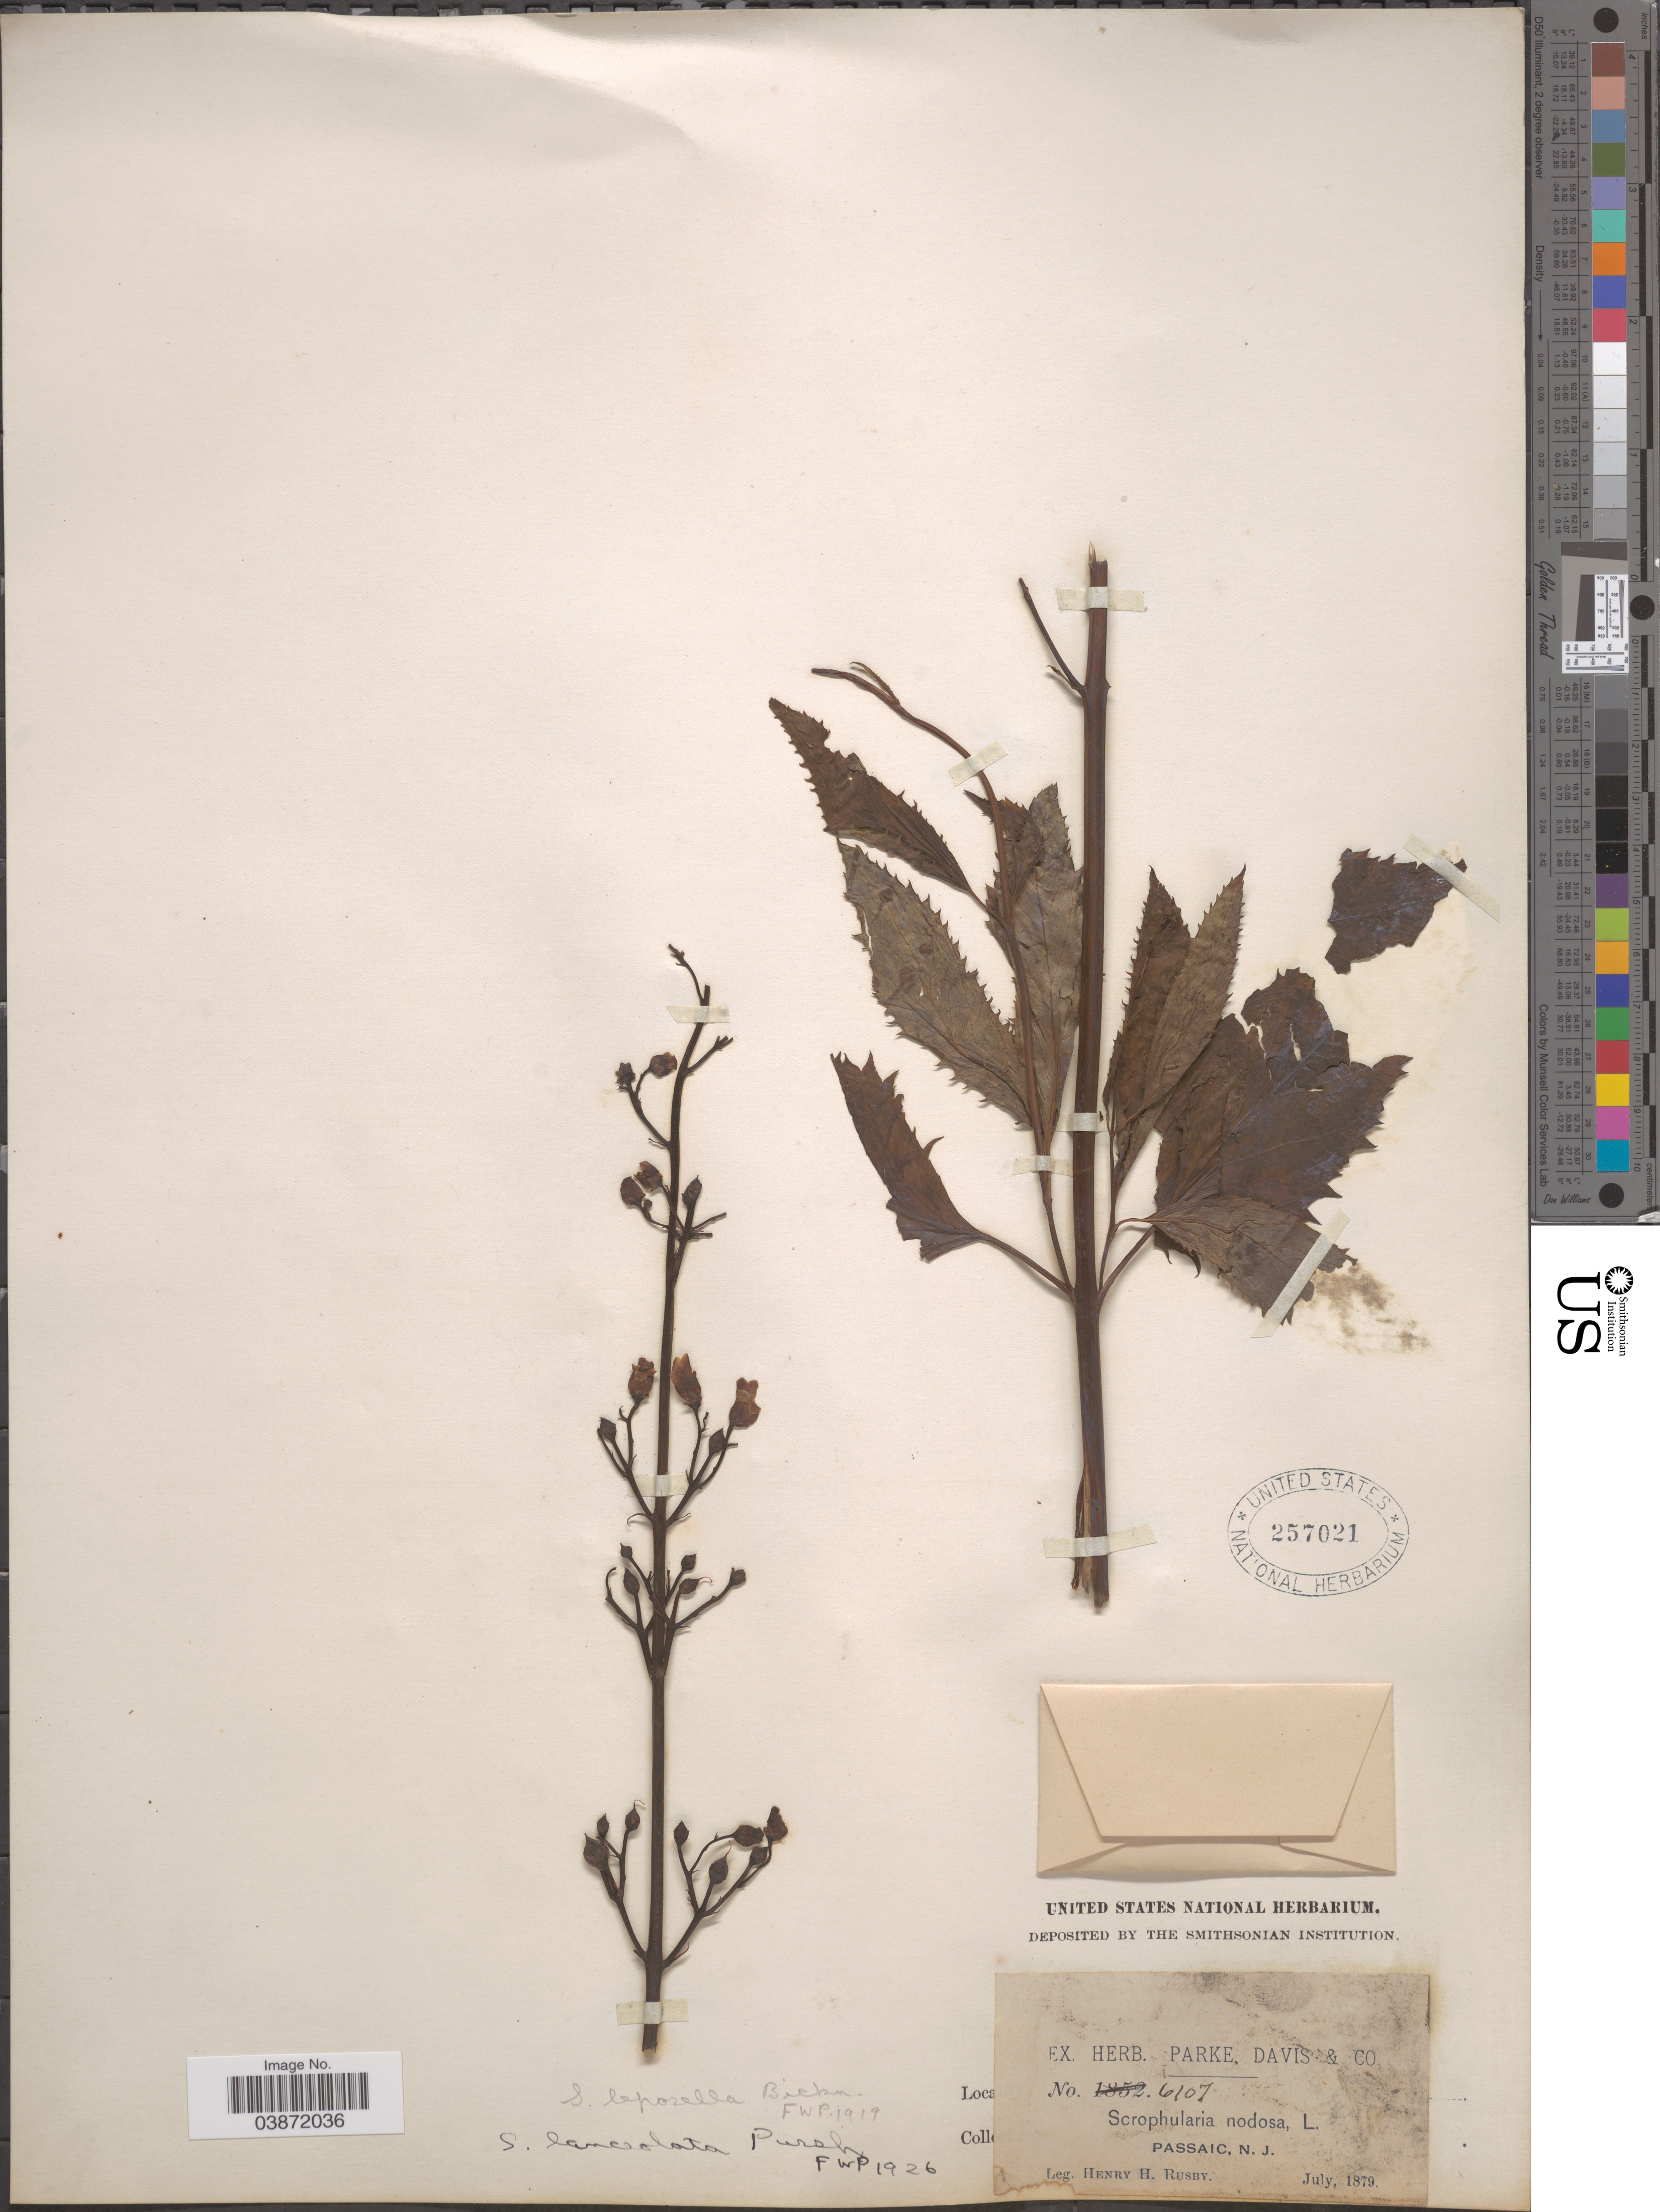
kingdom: Plantae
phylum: Tracheophyta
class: Magnoliopsida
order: Lamiales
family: Scrophulariaceae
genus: Scrophularia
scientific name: Scrophularia lanceolata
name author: Pursh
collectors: H. H. Rusby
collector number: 6107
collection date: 1879-07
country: United States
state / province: New Jersey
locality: Passaic.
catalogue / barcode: US 257021